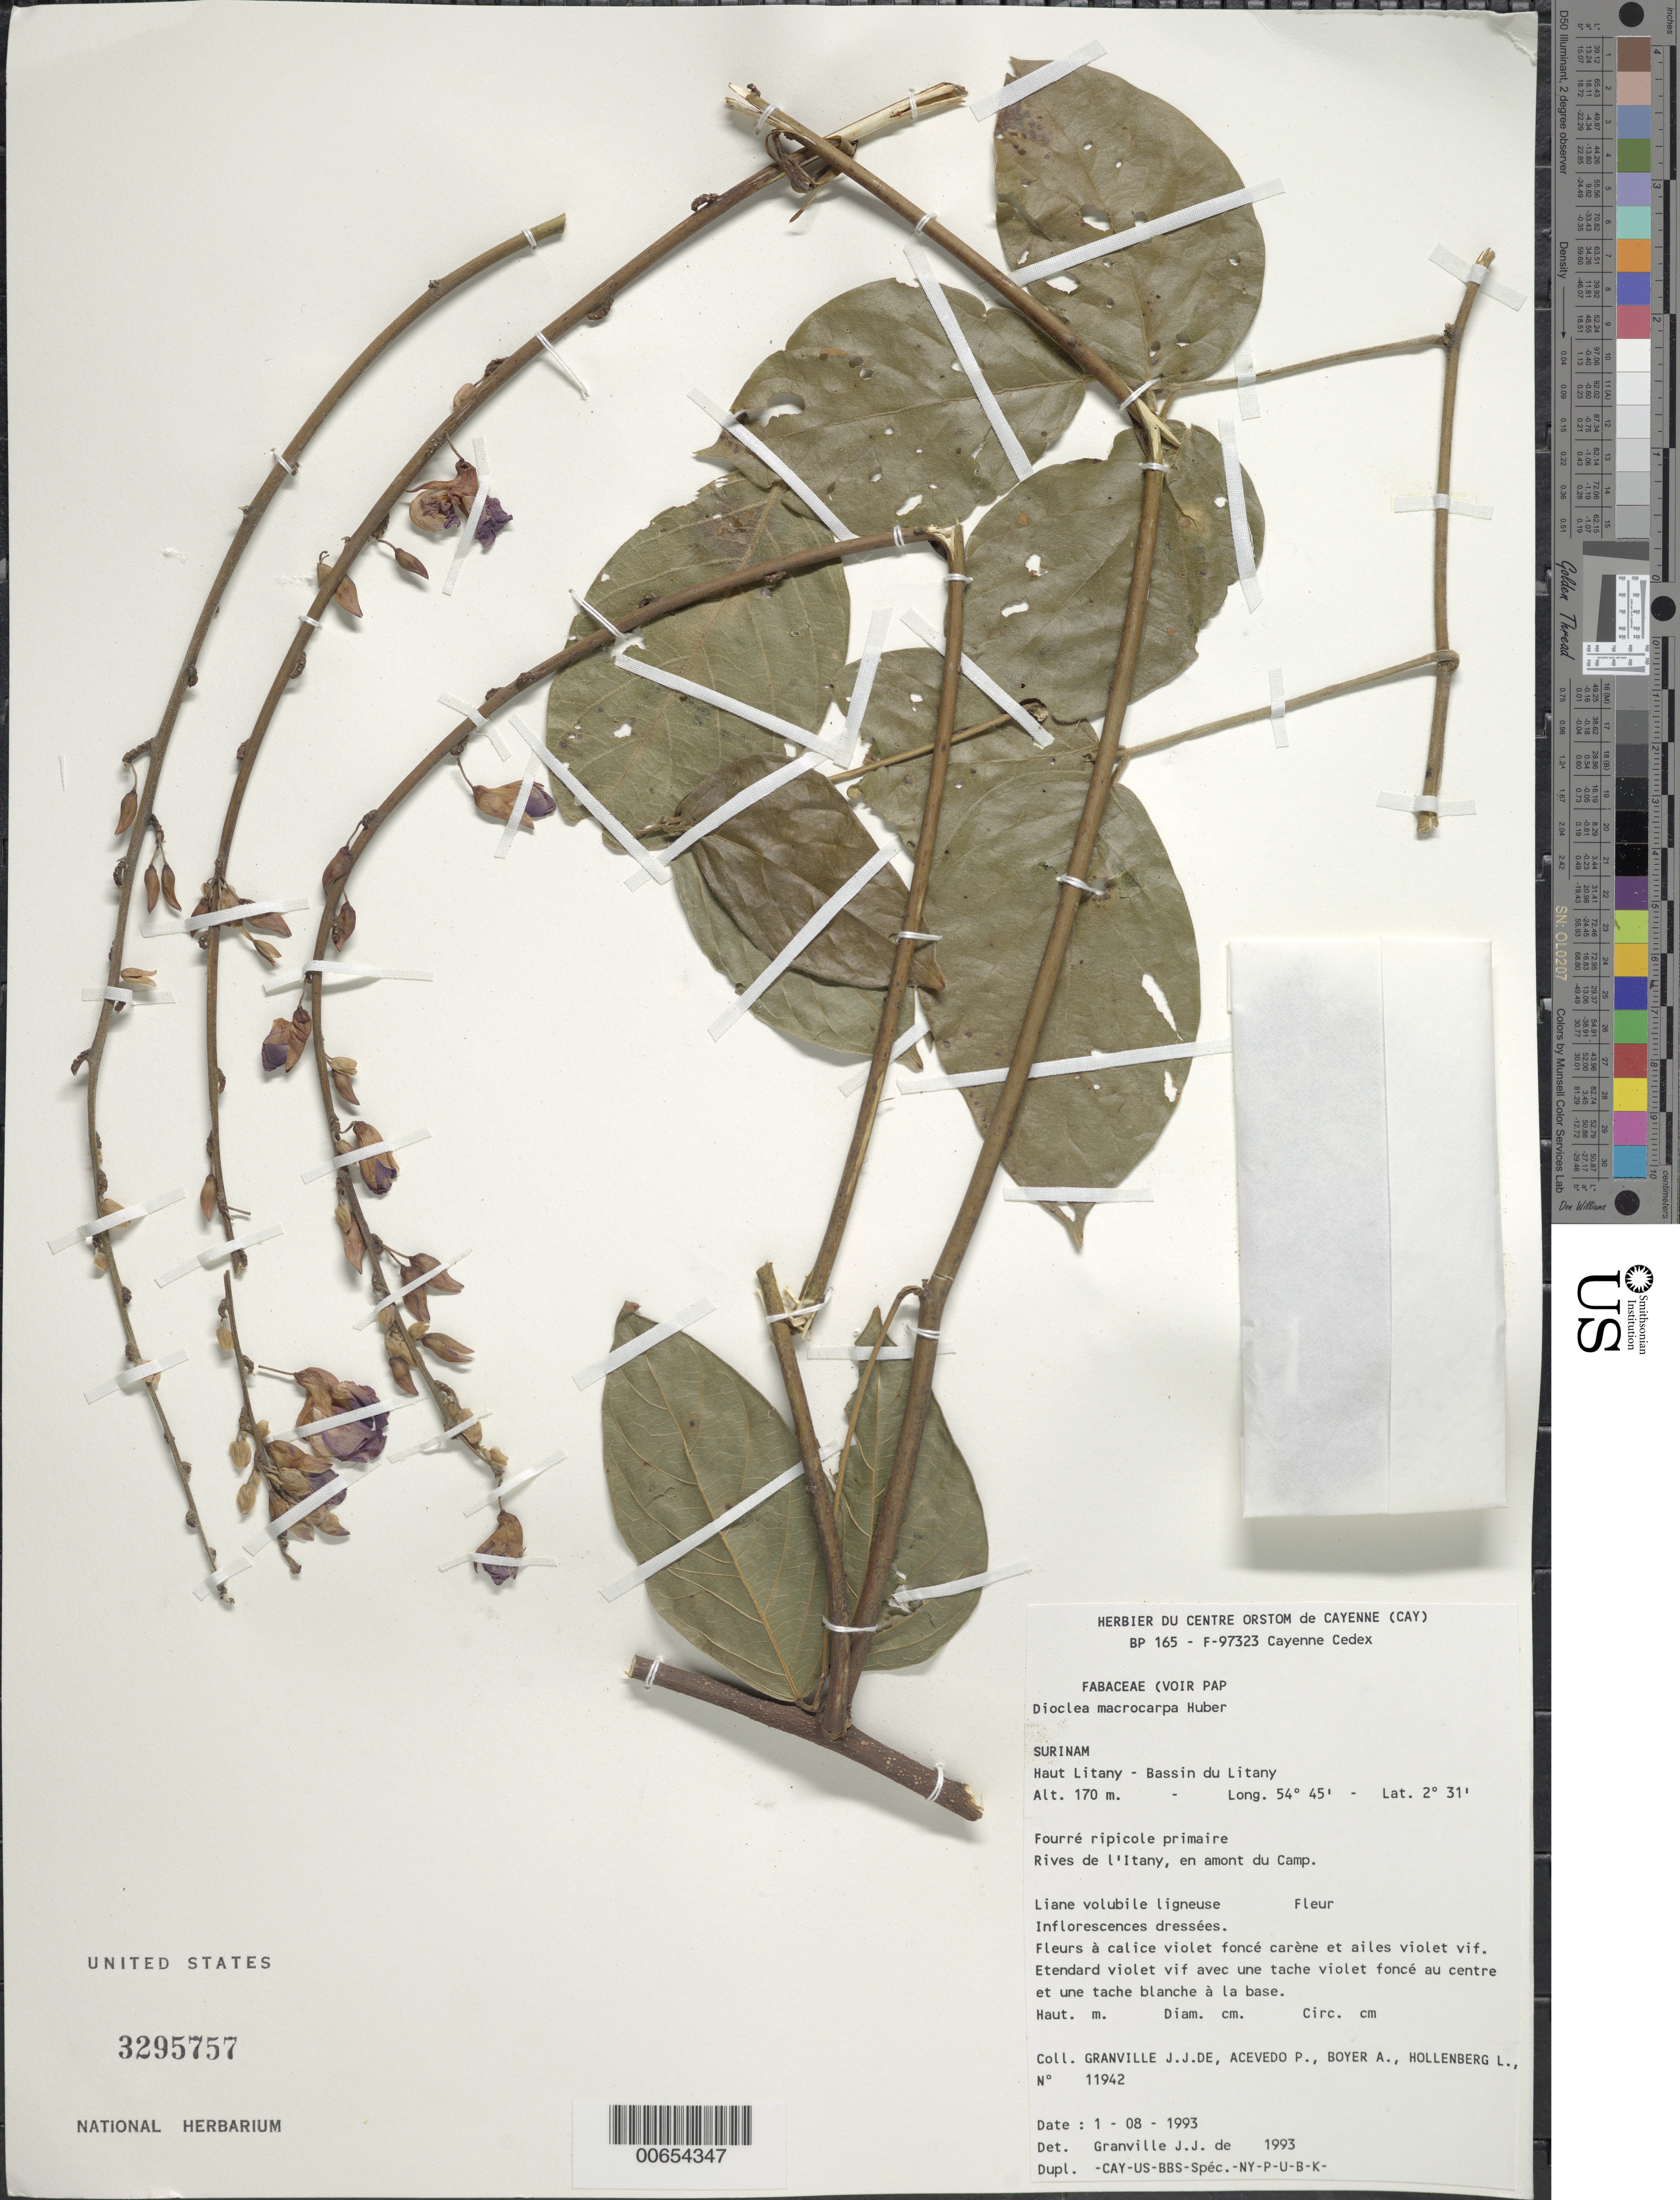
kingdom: Plantae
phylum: Tracheophyta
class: Magnoliopsida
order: Fabales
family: Fabaceae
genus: Macropsychanthus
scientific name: Macropsychanthus macrocarpus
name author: (Huber) L.P. Queiroz & Snak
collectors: J.-J. de Granville, P. Acevedo-Rodr., A. Boyer & L. Hollenberg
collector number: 11942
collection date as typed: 1-Aug-93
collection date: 1993-08-01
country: Suriname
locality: Haut Litany, Bassin du Litany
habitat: Primary riparian forest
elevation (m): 170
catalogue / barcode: US 3295757